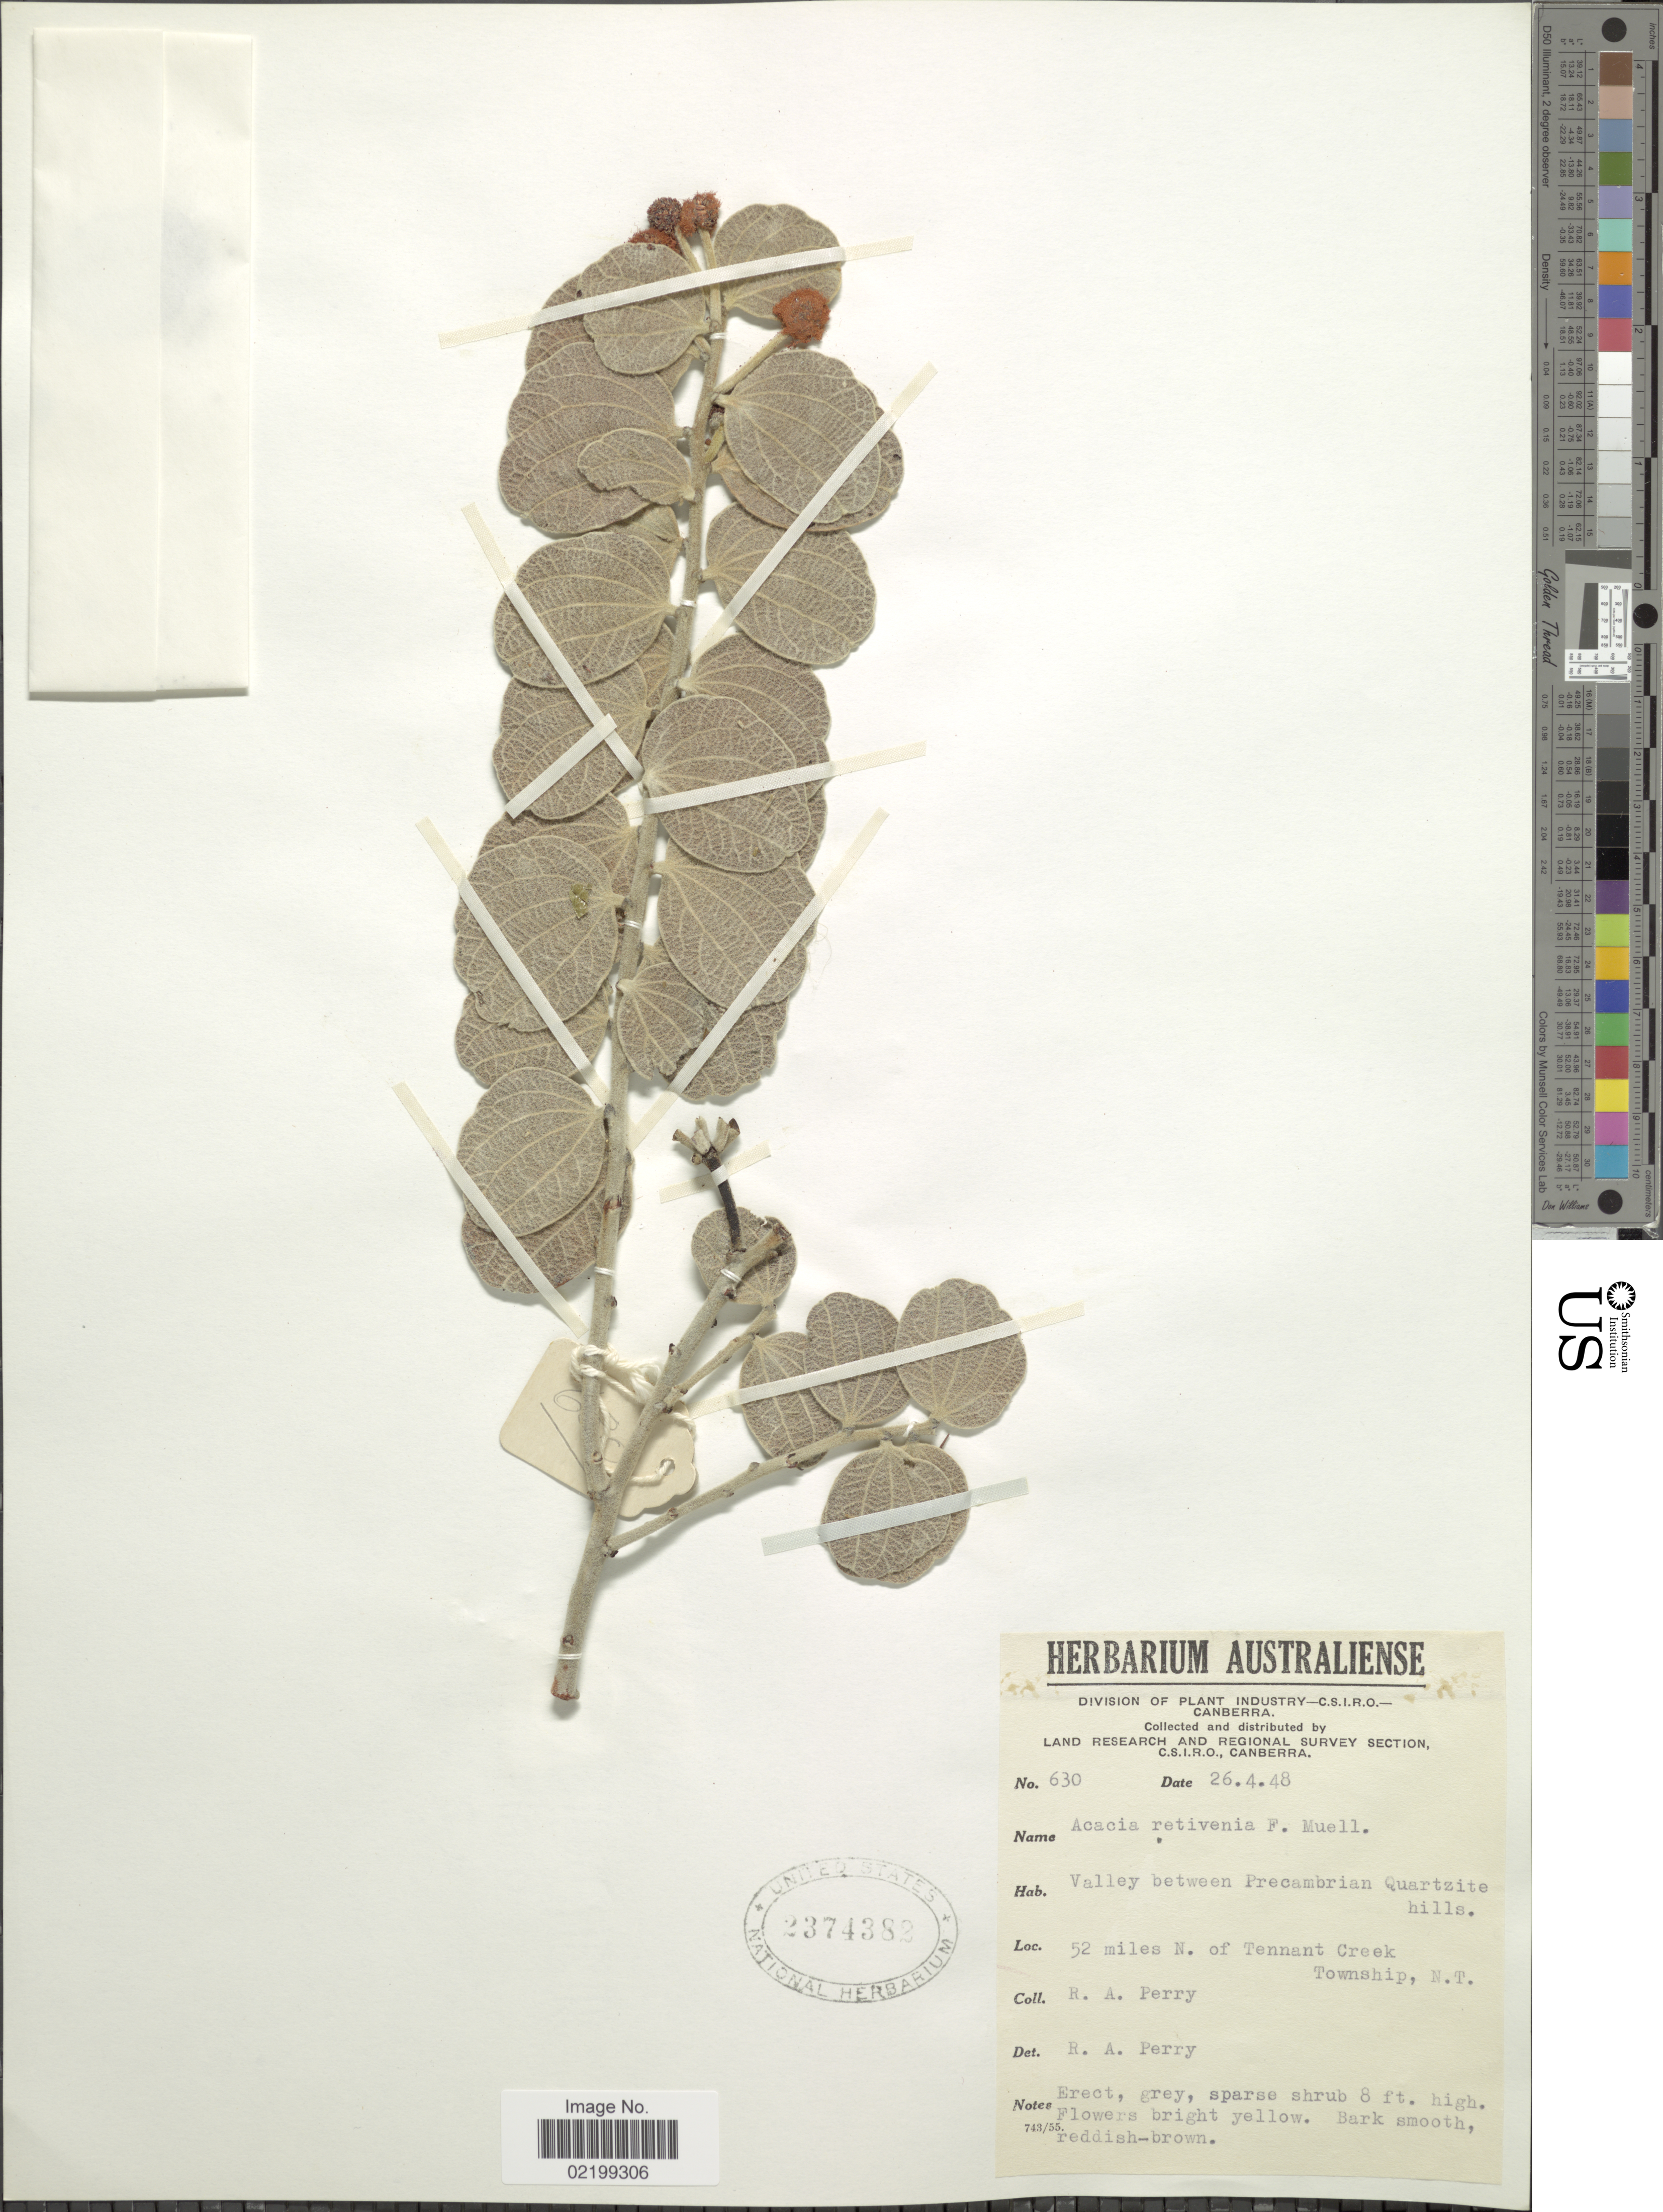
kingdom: Plantae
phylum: Tracheophyta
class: Magnoliopsida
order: Fabales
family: Fabaceae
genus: Acacia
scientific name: Acacia retivenea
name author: F. Muell.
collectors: Perry, R. A.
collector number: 630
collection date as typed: Transcribed d/m/y: 26/4/48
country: Australia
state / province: Northern Territory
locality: Valley between Precambrrian Quartzite hills, 52 miles N. of Tennanrt Creek Township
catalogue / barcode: US 2374382